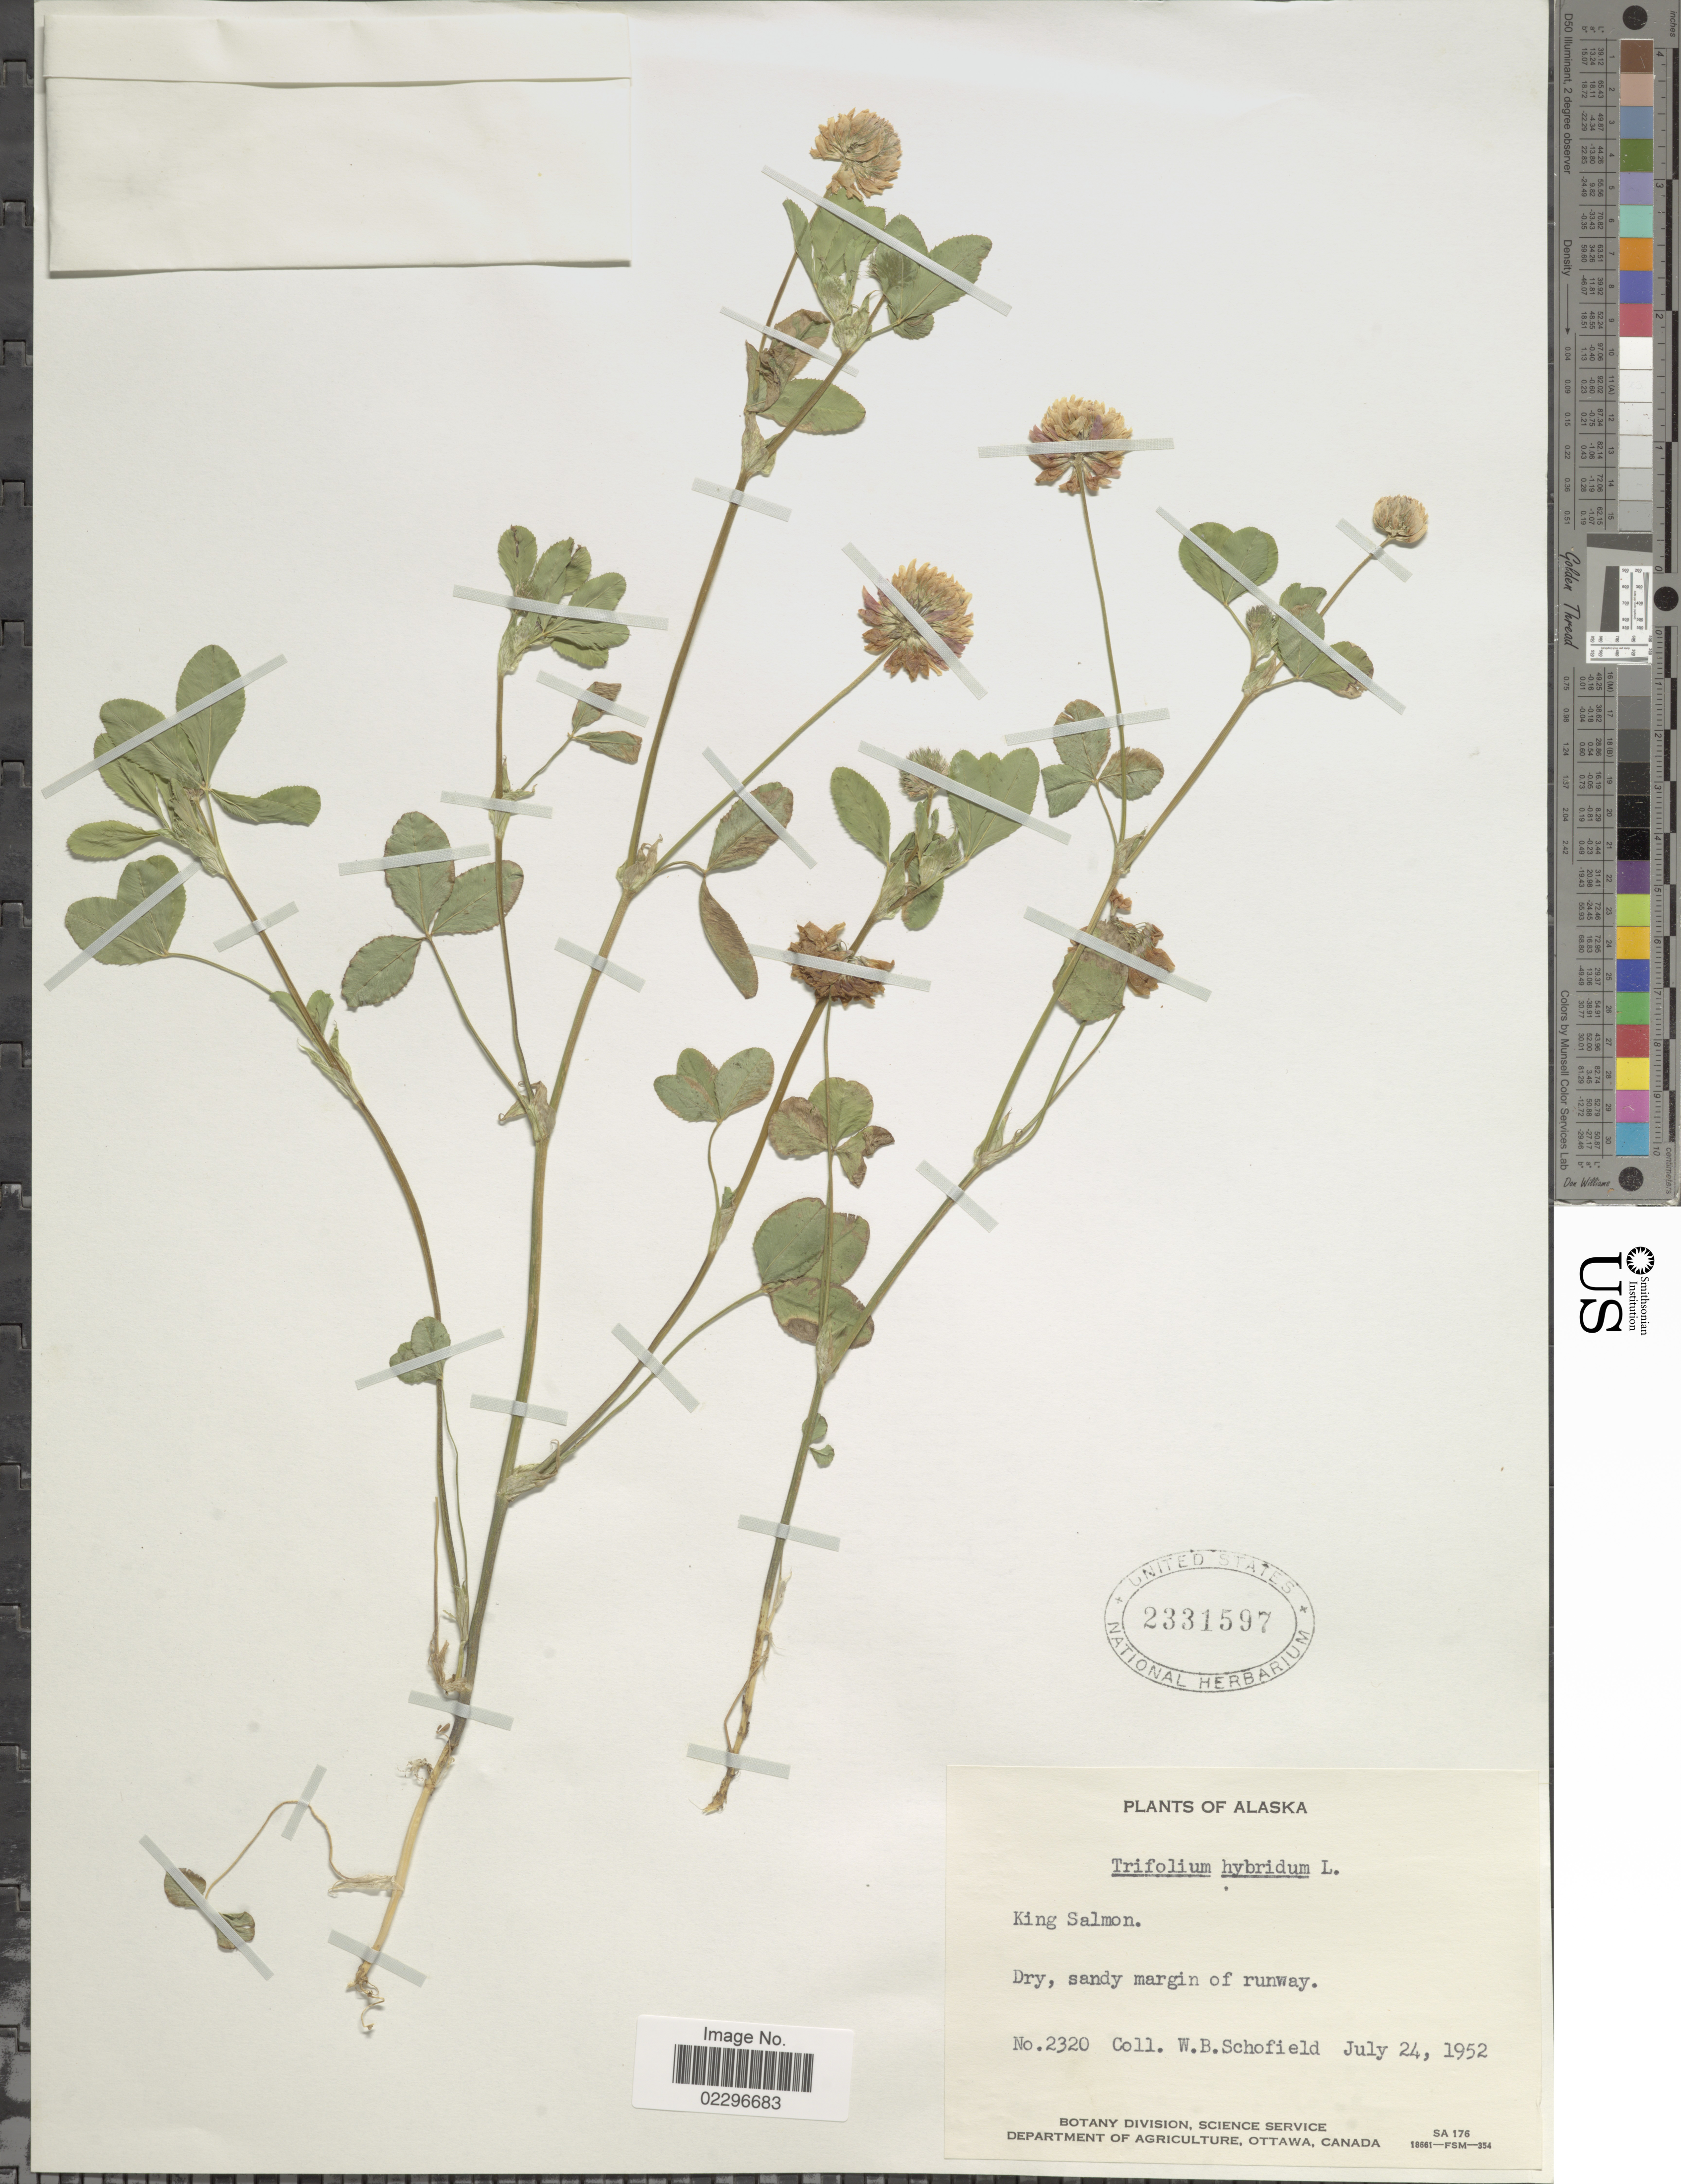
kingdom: Plantae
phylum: Tracheophyta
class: Magnoliopsida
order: Fabales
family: Fabaceae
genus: Trifolium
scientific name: Trifolium hybridum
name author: L.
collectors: W. Schofield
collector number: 2320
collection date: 1952-07-24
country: United States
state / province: Alaska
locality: King Salmon.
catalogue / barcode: US 2331597